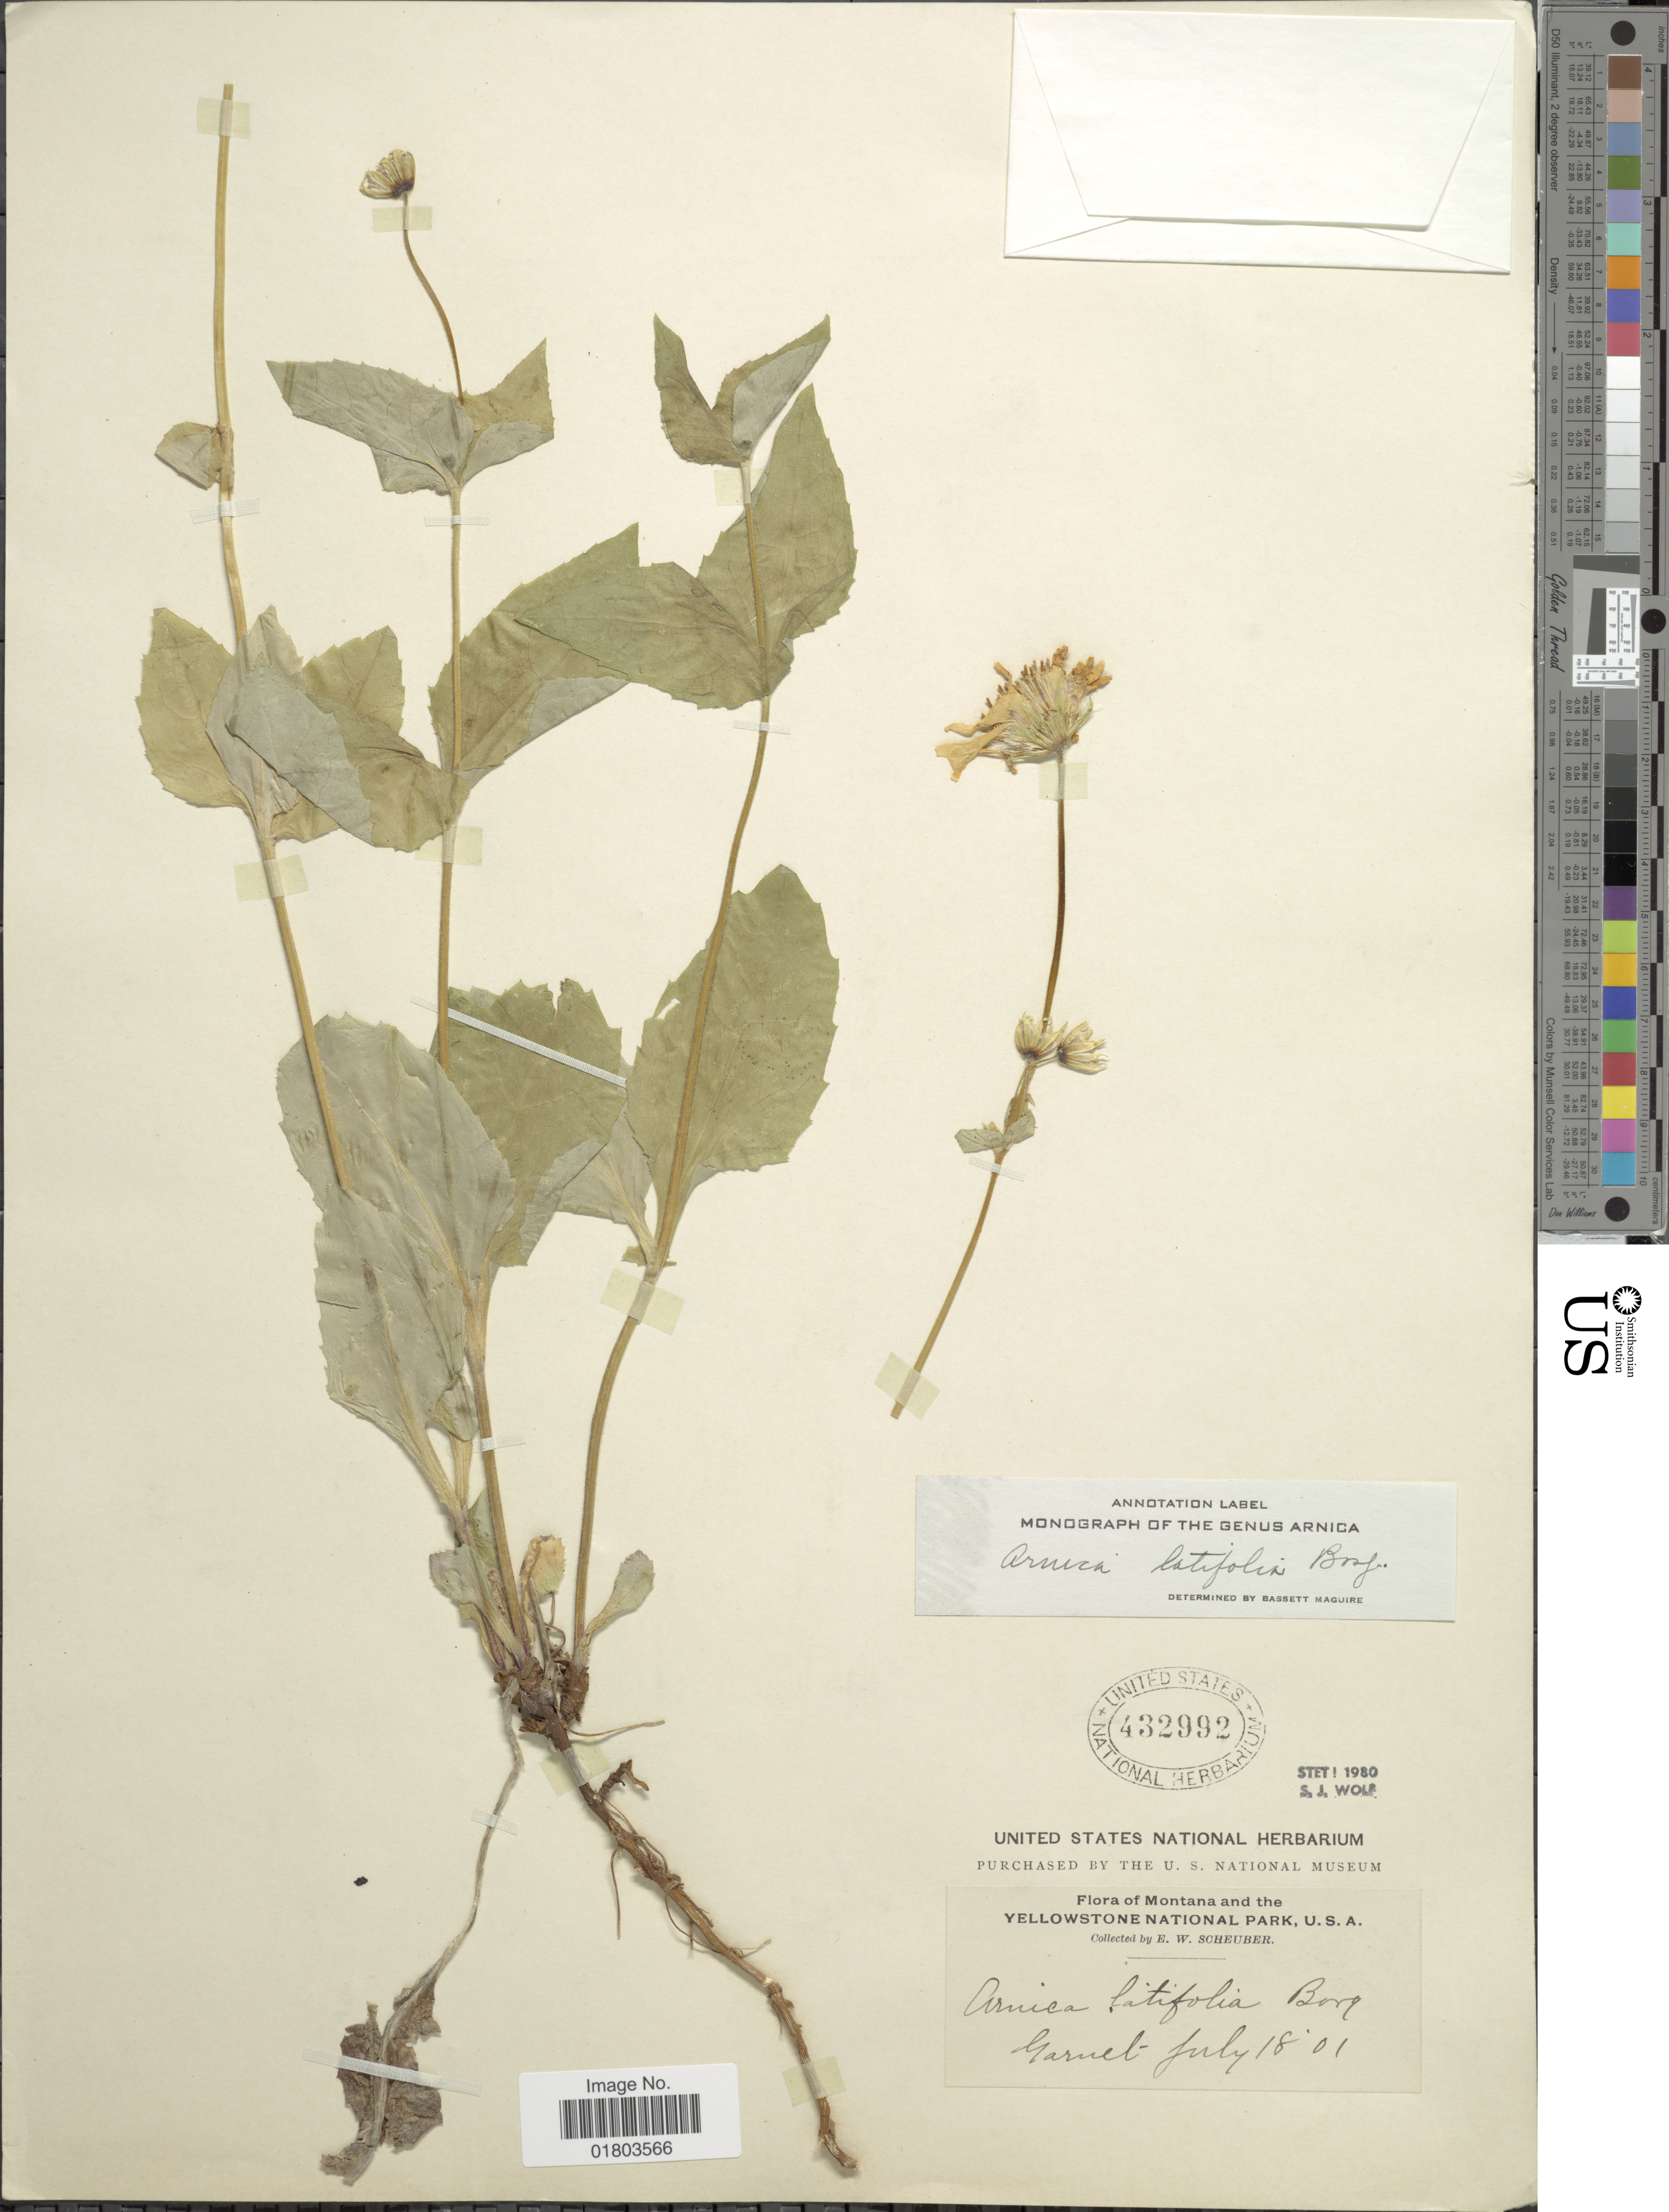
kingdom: Plantae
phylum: Tracheophyta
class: Magnoliopsida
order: Asterales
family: Asteraceae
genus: Arnica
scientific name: Arnica latifolia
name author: Bong.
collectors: E. Scheuber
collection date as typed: Transcribed d/m/y: 18/7/1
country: United States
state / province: Montana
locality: Montana and the Yellowstone National Park, Garnet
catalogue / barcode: US 432992